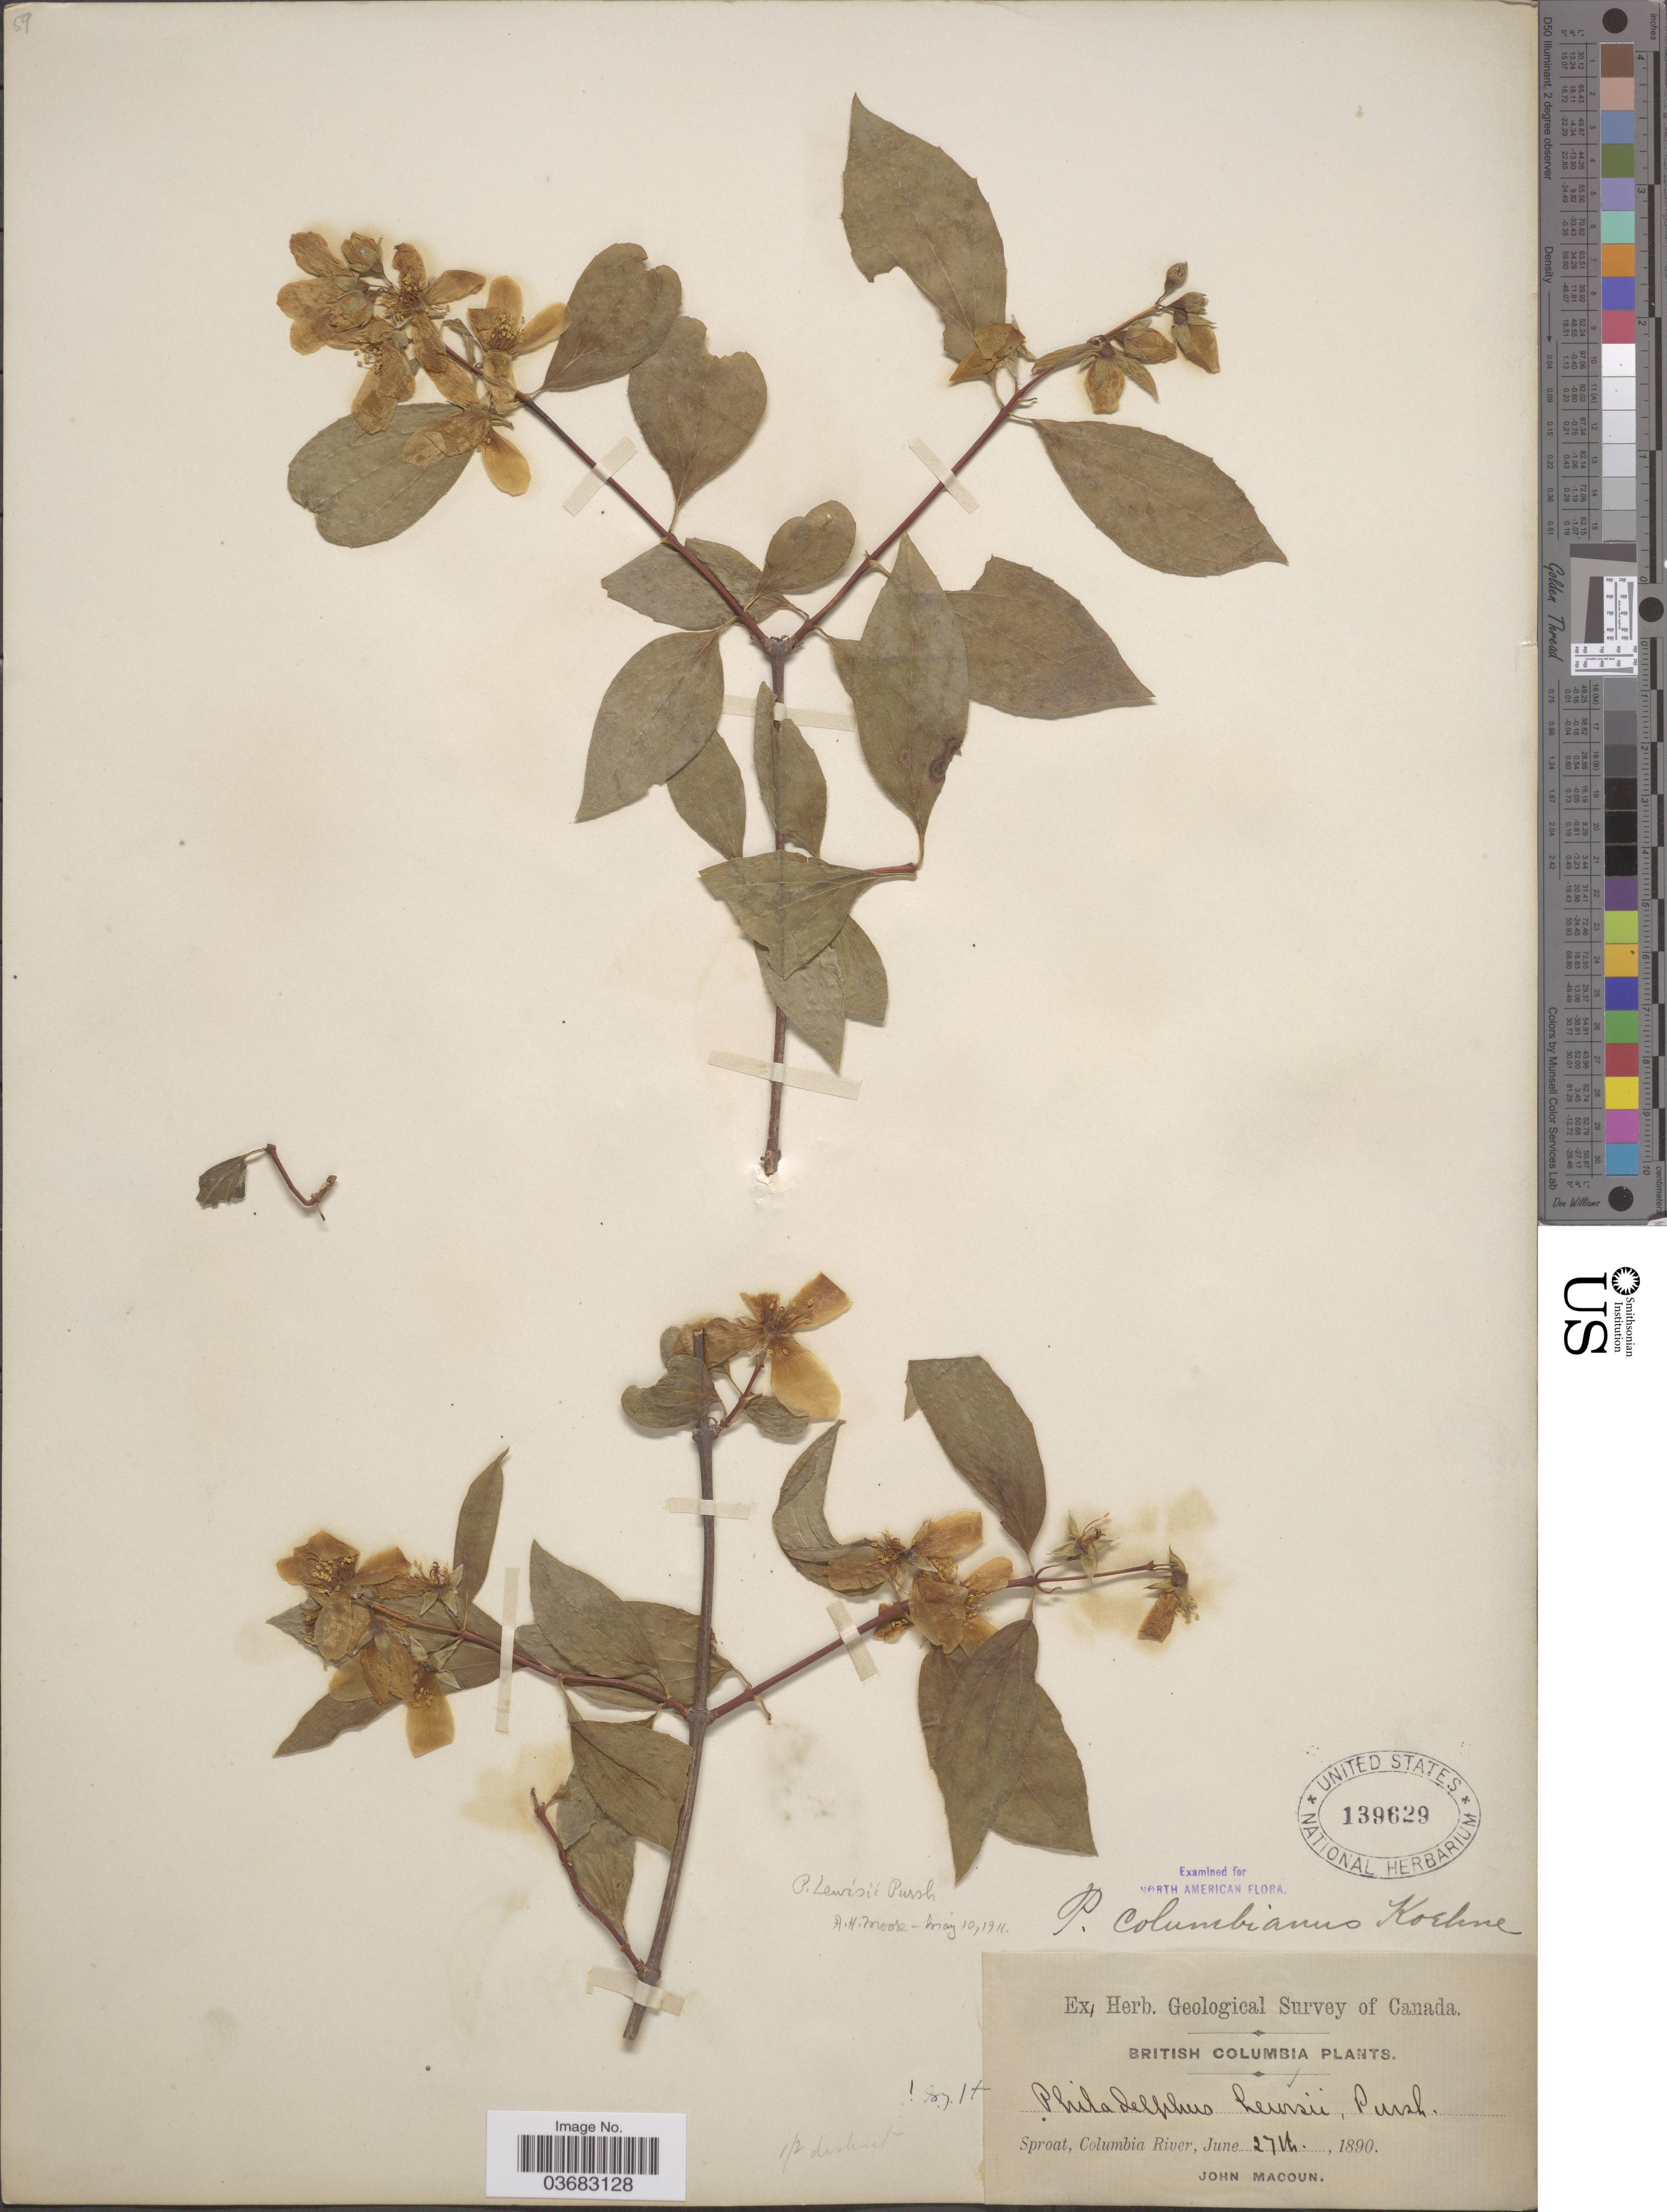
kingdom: Plantae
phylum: Tracheophyta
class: Magnoliopsida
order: Cornales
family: Hydrangeaceae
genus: Philadelphus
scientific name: Philadelphus lewisii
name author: Pursh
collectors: J. Macoun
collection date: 1890-06-27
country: Canada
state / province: British Columbia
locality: Geological Suvery of Canada. Sproat, Columbia River.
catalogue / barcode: US 139629